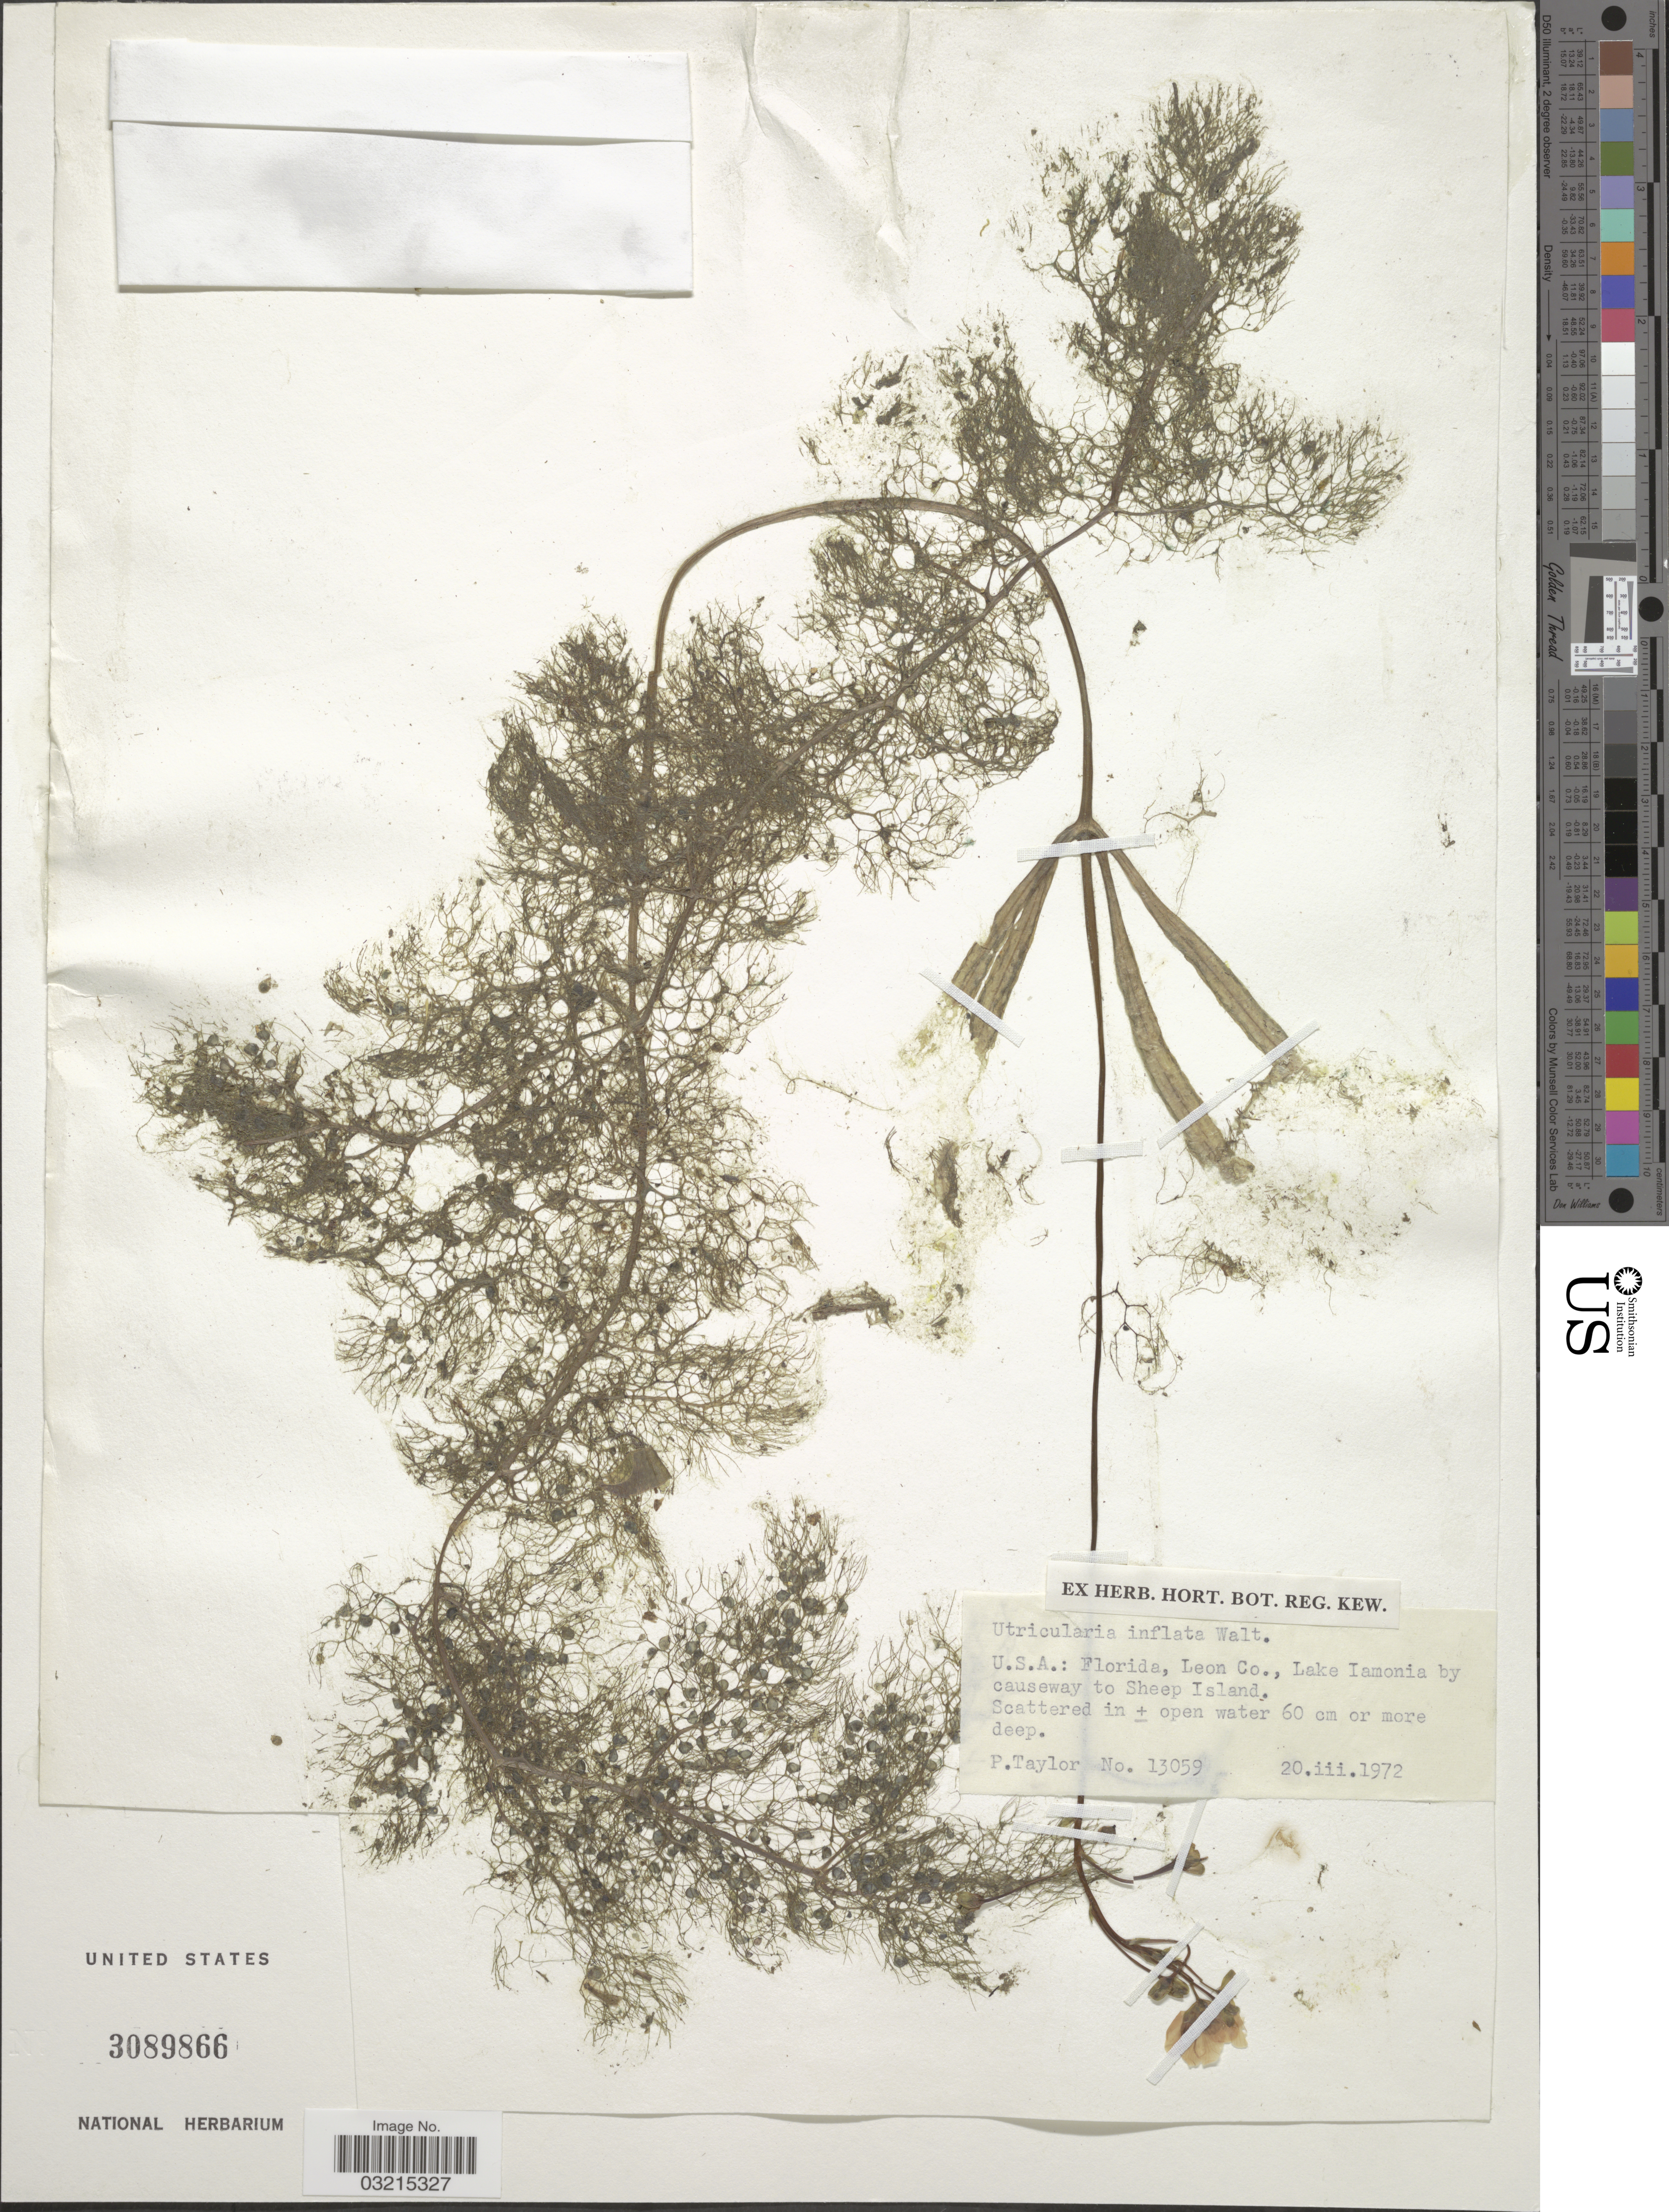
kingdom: Plantae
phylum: Tracheophyta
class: Magnoliopsida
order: Lamiales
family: Lentibulariaceae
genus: Utricularia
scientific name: Utricularia inflata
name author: Walter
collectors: P. Taylor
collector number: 13059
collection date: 1972-03-20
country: United States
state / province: Florida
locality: Leon Co., Lake Iamonia by causeway to Sheep Island.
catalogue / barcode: US 3089866